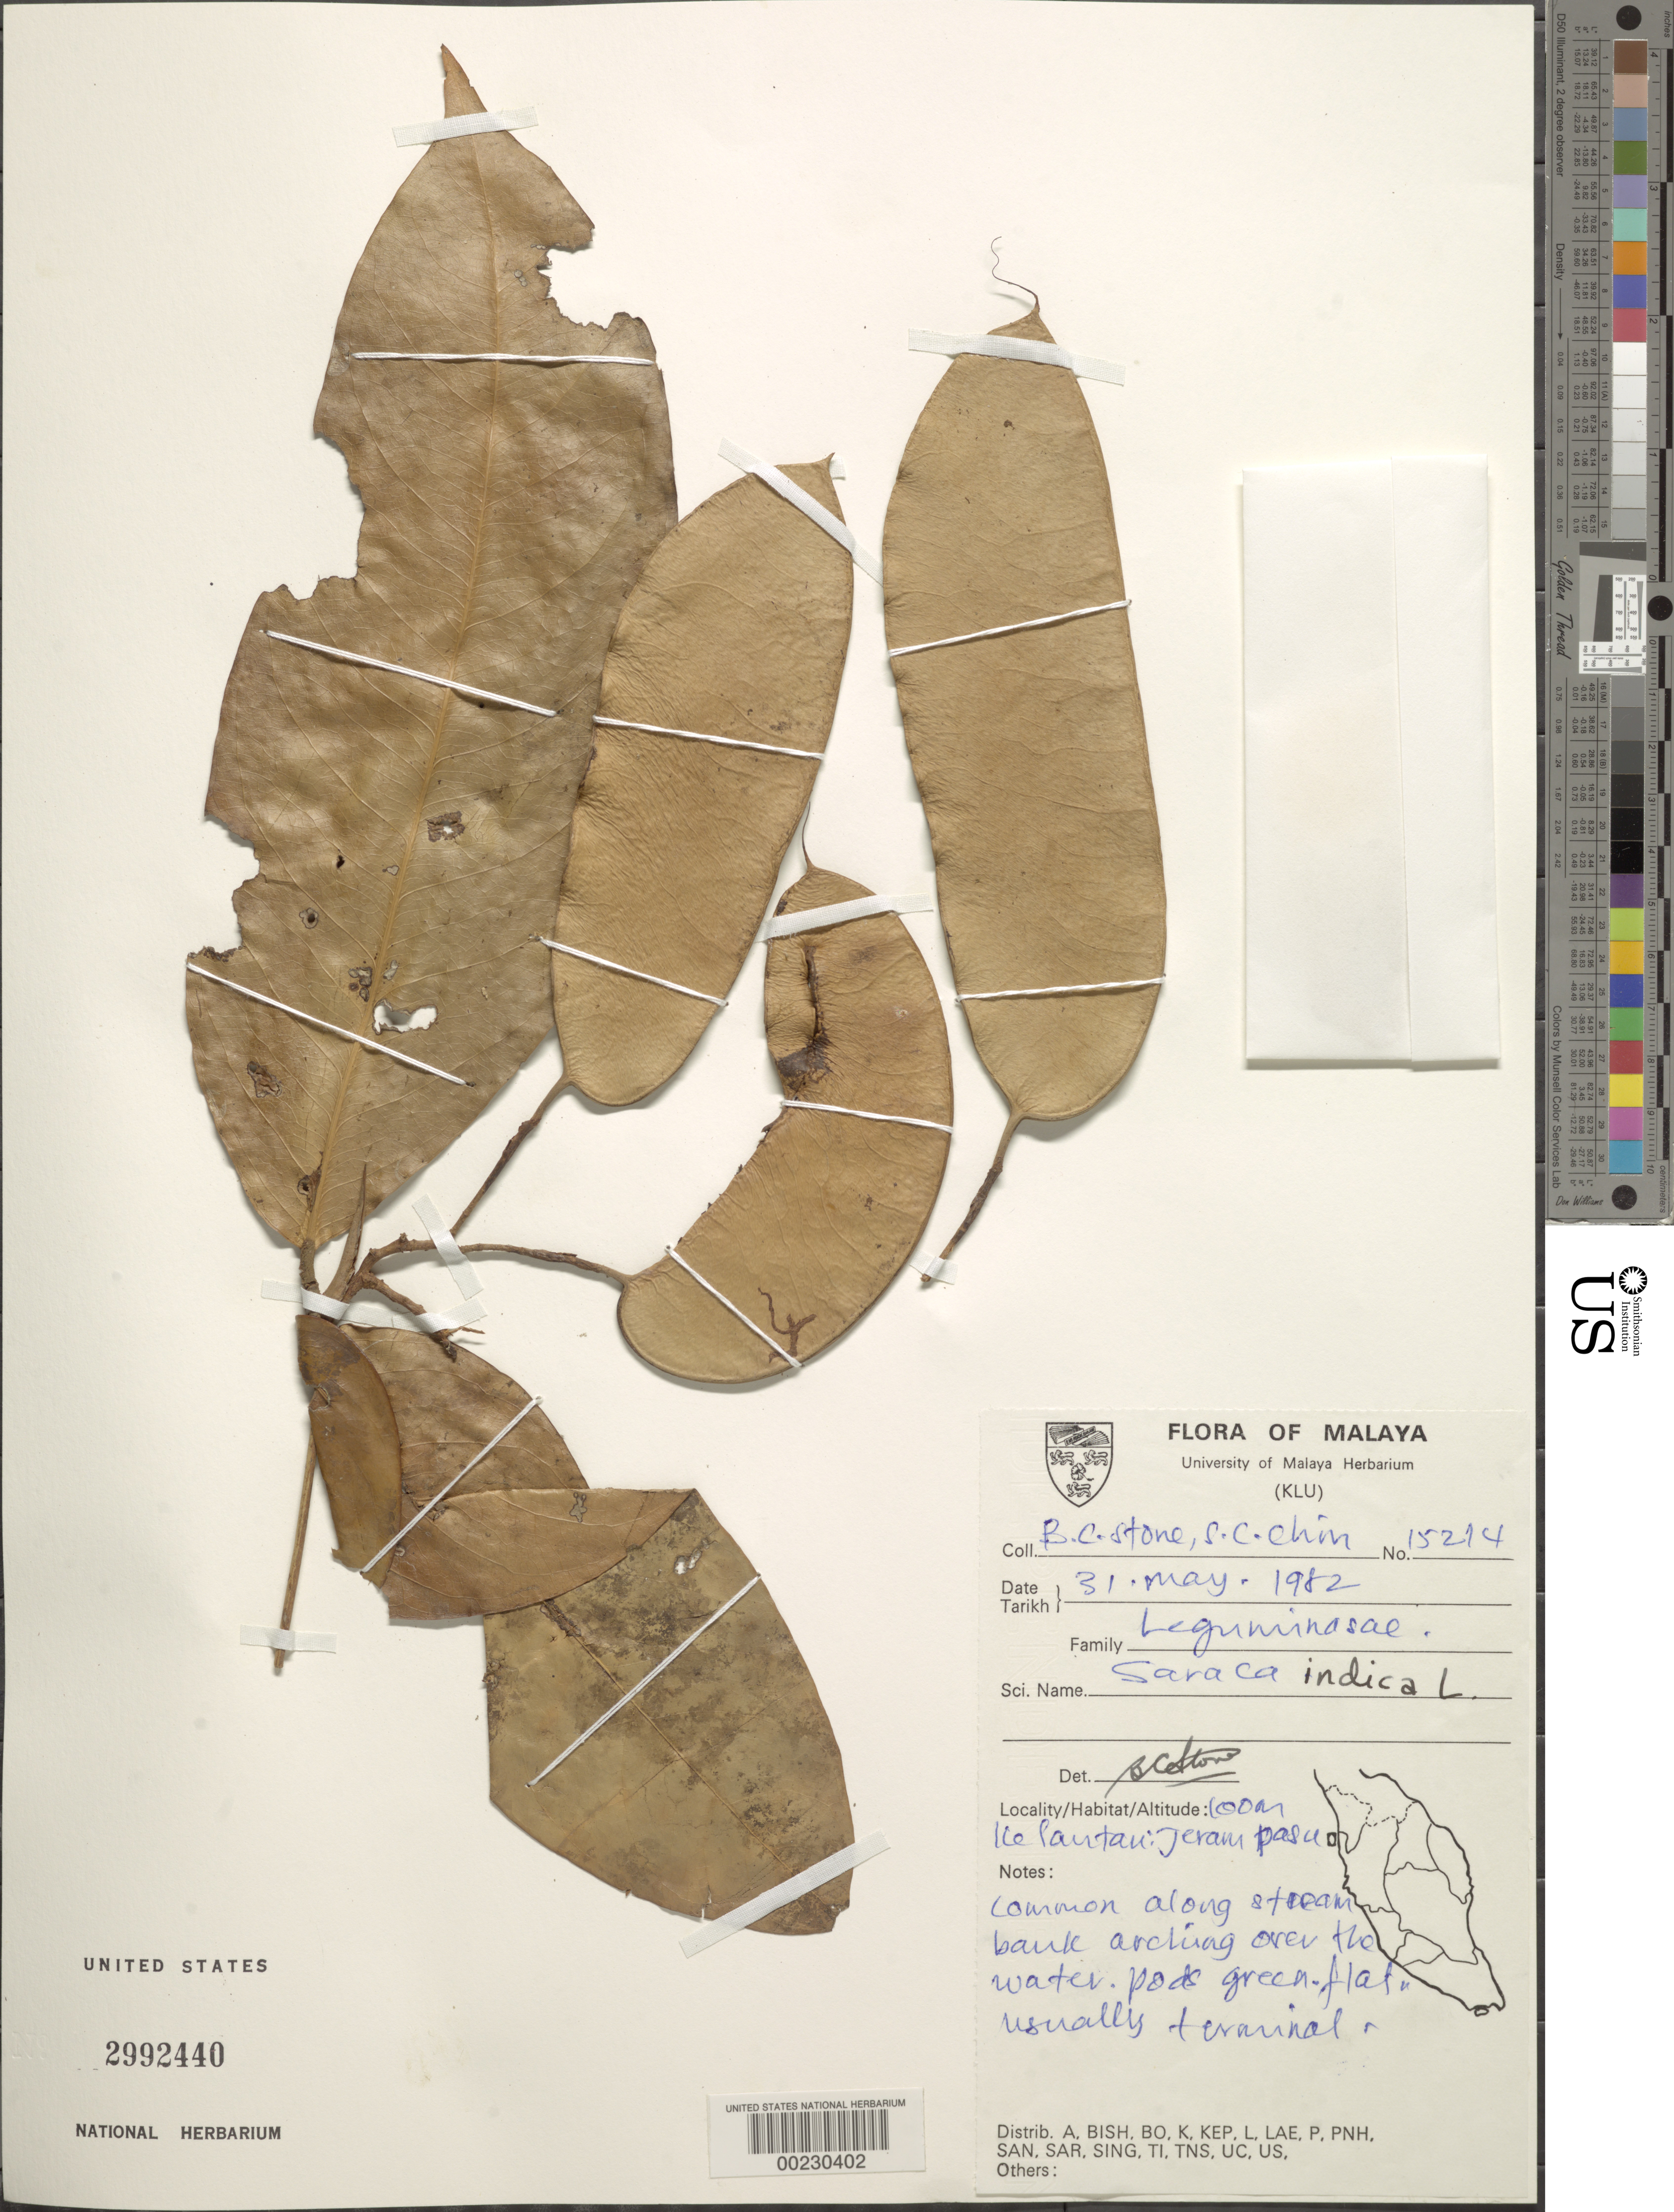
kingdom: Plantae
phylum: Tracheophyta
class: Magnoliopsida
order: Fabales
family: Fabaceae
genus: Saraca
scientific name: Saraca indica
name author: L.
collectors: B. C. Stone & S. Chin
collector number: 15214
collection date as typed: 31 May 1982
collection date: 1982-05-31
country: Malaysia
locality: Ile lantau: jeram pasu. [? lantau island is in hong kong.] [Malay Peninsula]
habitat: Along stream bank arching over the water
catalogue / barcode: US 2992440